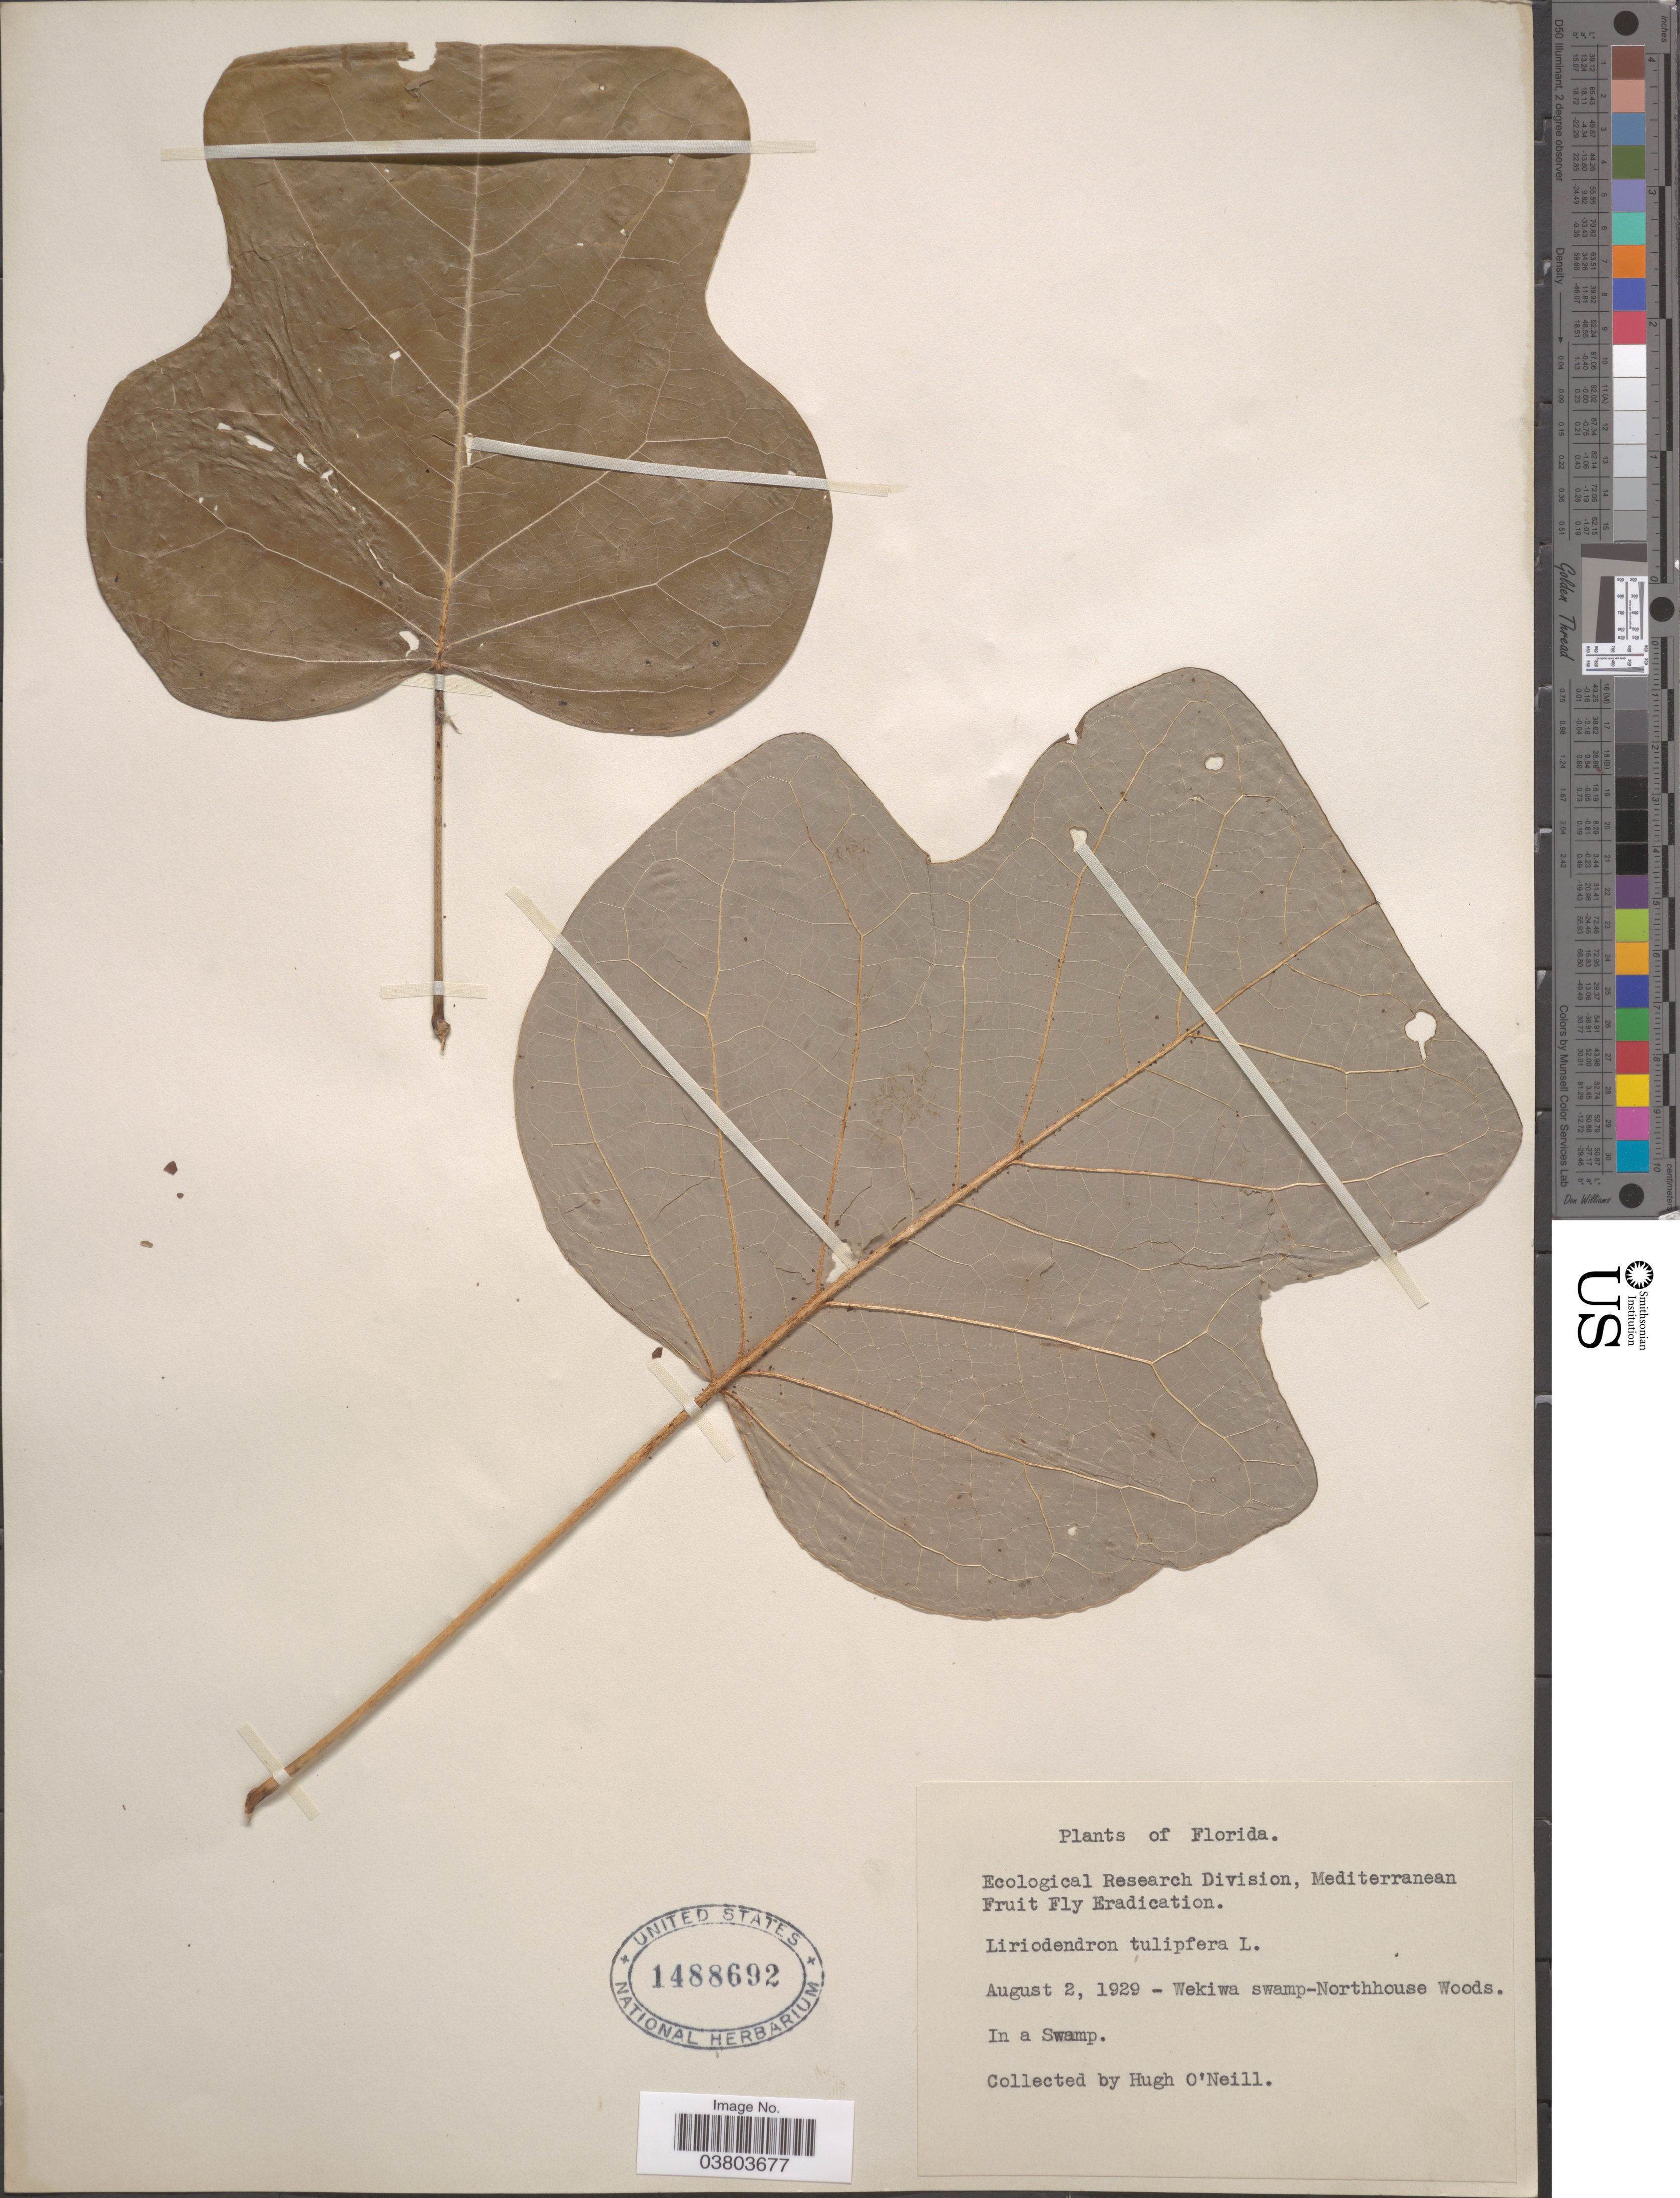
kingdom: Plantae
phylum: Tracheophyta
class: Magnoliopsida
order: Magnoliales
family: Magnoliaceae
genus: Liriodendron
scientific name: Liriodendron tulipifera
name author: L.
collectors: H. O'Neill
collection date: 1929-08-02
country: United States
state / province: Florida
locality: Wekiwa swamp-Northhouse Woods. In a Swamp.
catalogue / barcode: US 1488692